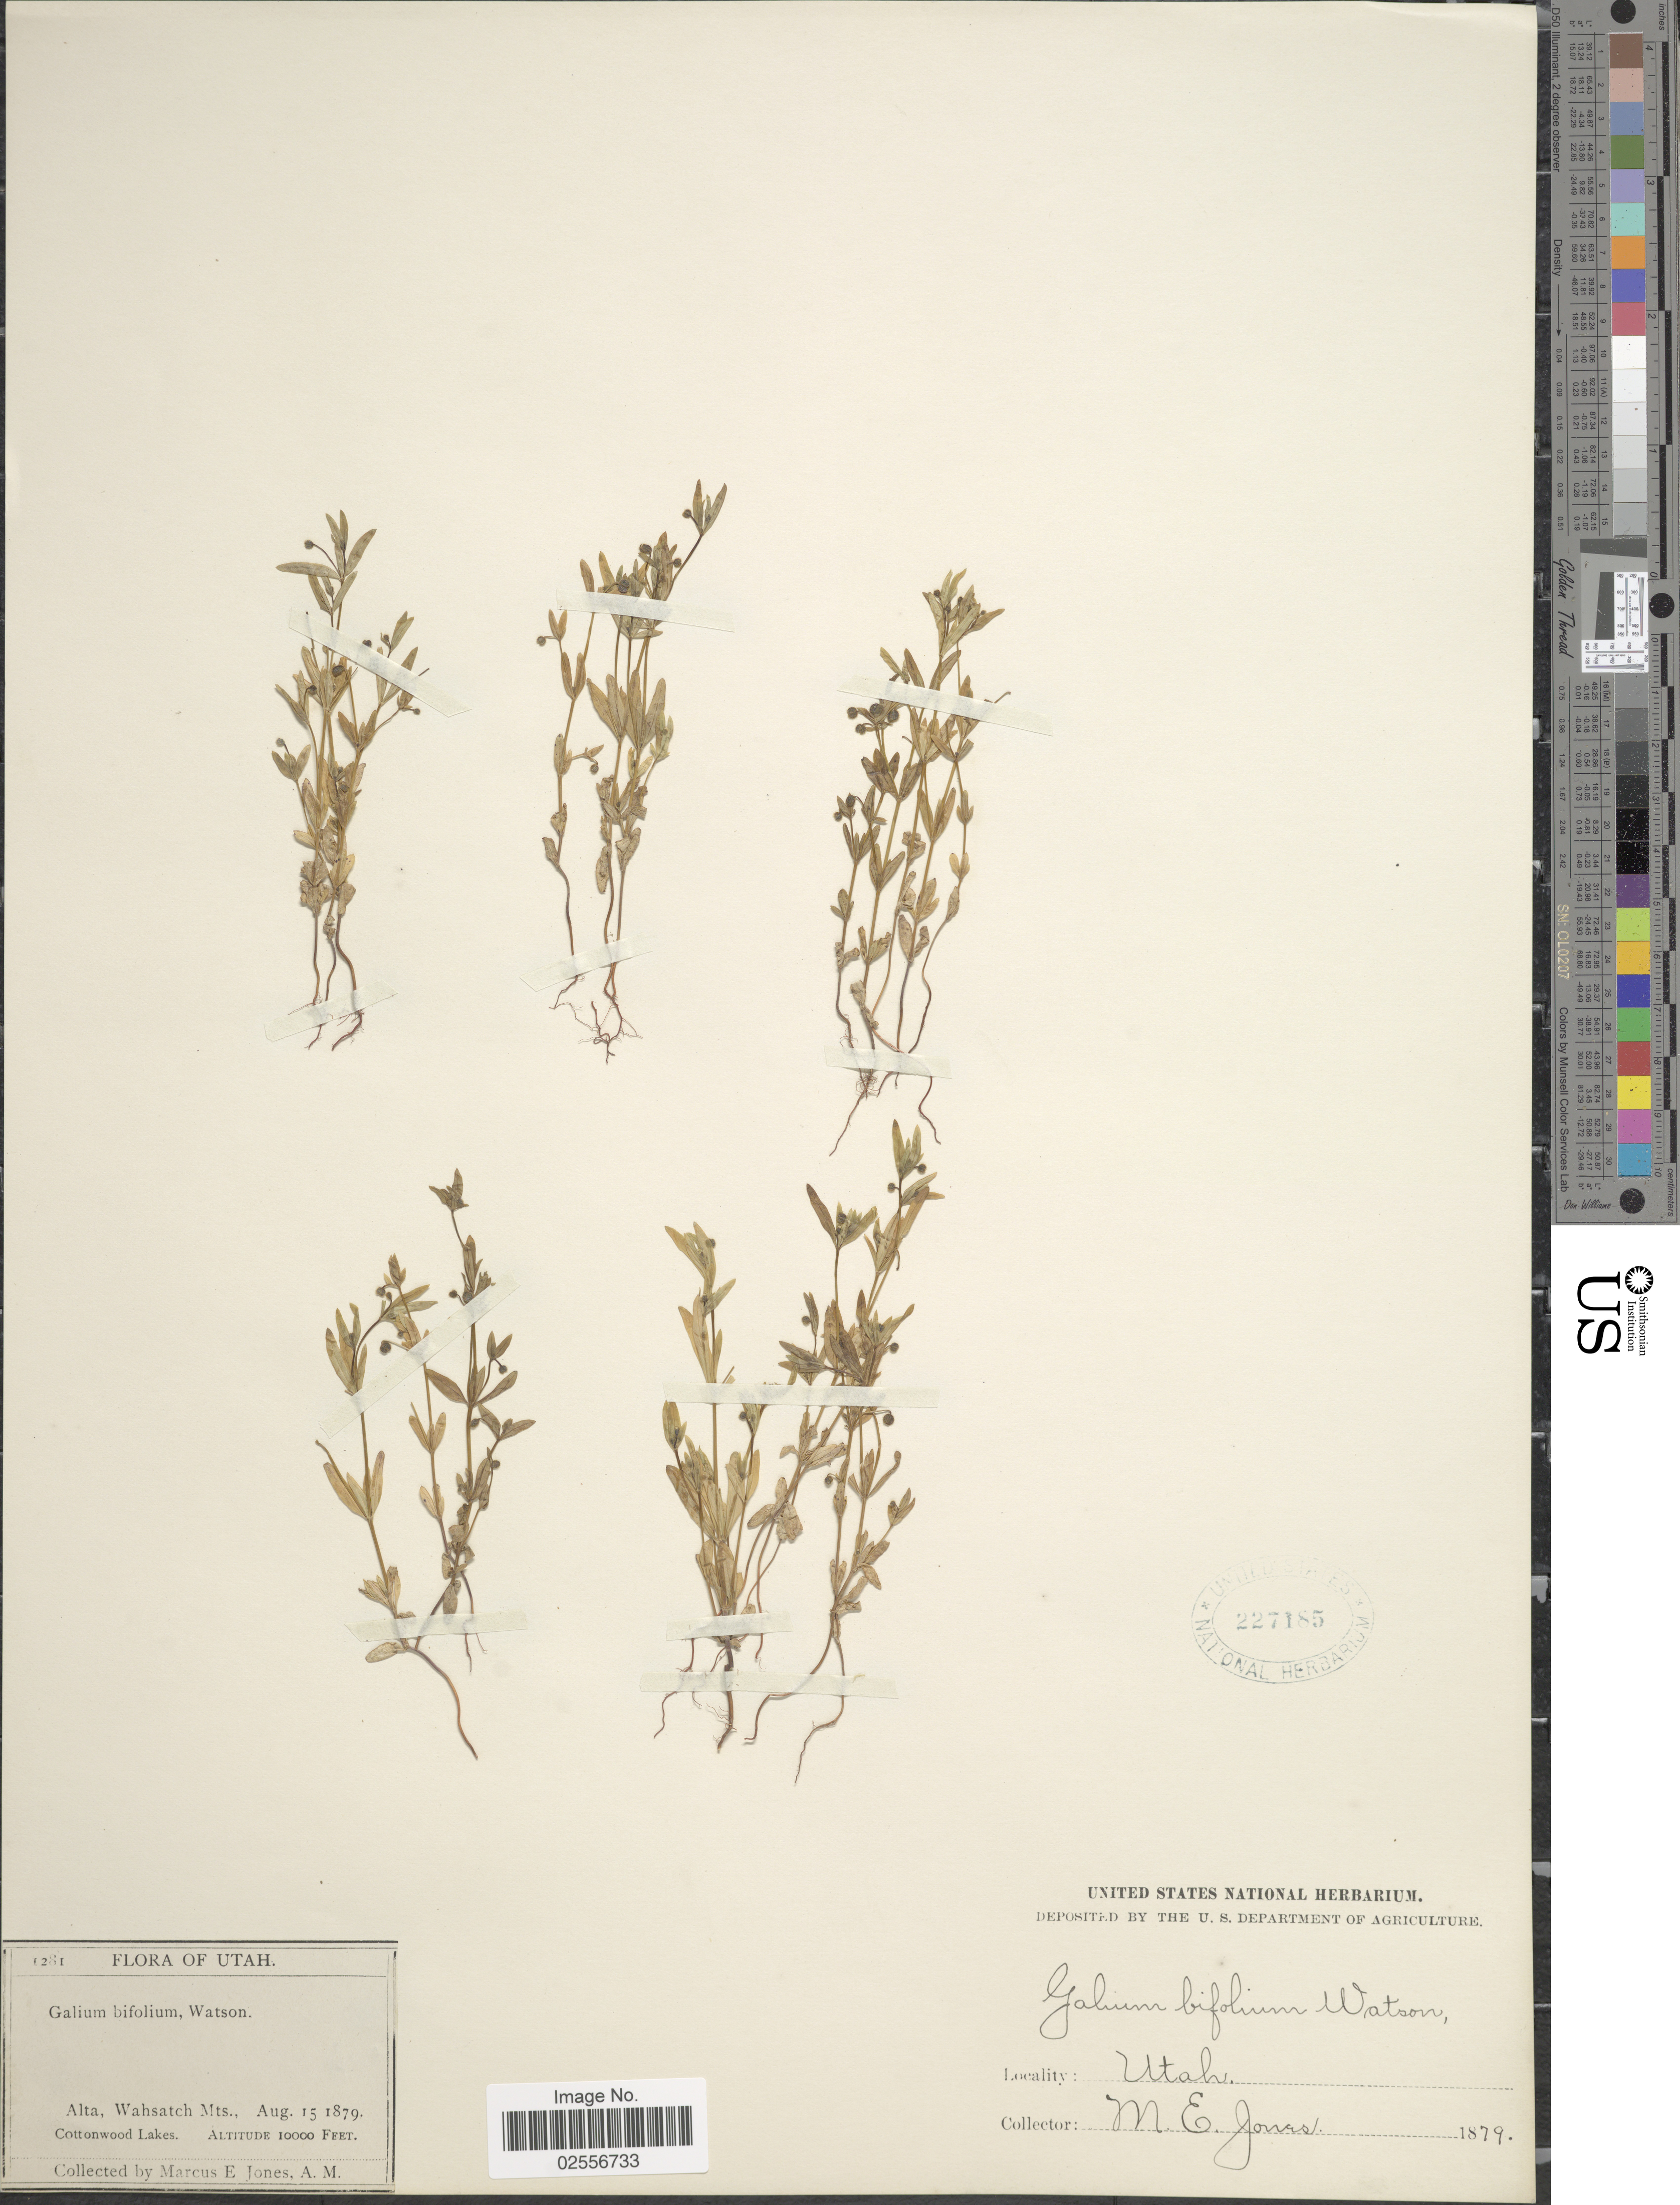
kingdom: Plantae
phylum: Tracheophyta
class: Magnoliopsida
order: Gentianales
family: Rubiaceae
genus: Galium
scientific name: Galium bifolium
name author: S. Watson in C. King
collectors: M. E. Jones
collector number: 1281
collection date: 1879-08-15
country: United States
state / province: Utah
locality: Alta, Wahsatch Mts., Cottonwood Lakes.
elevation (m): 3048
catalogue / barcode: US 227185